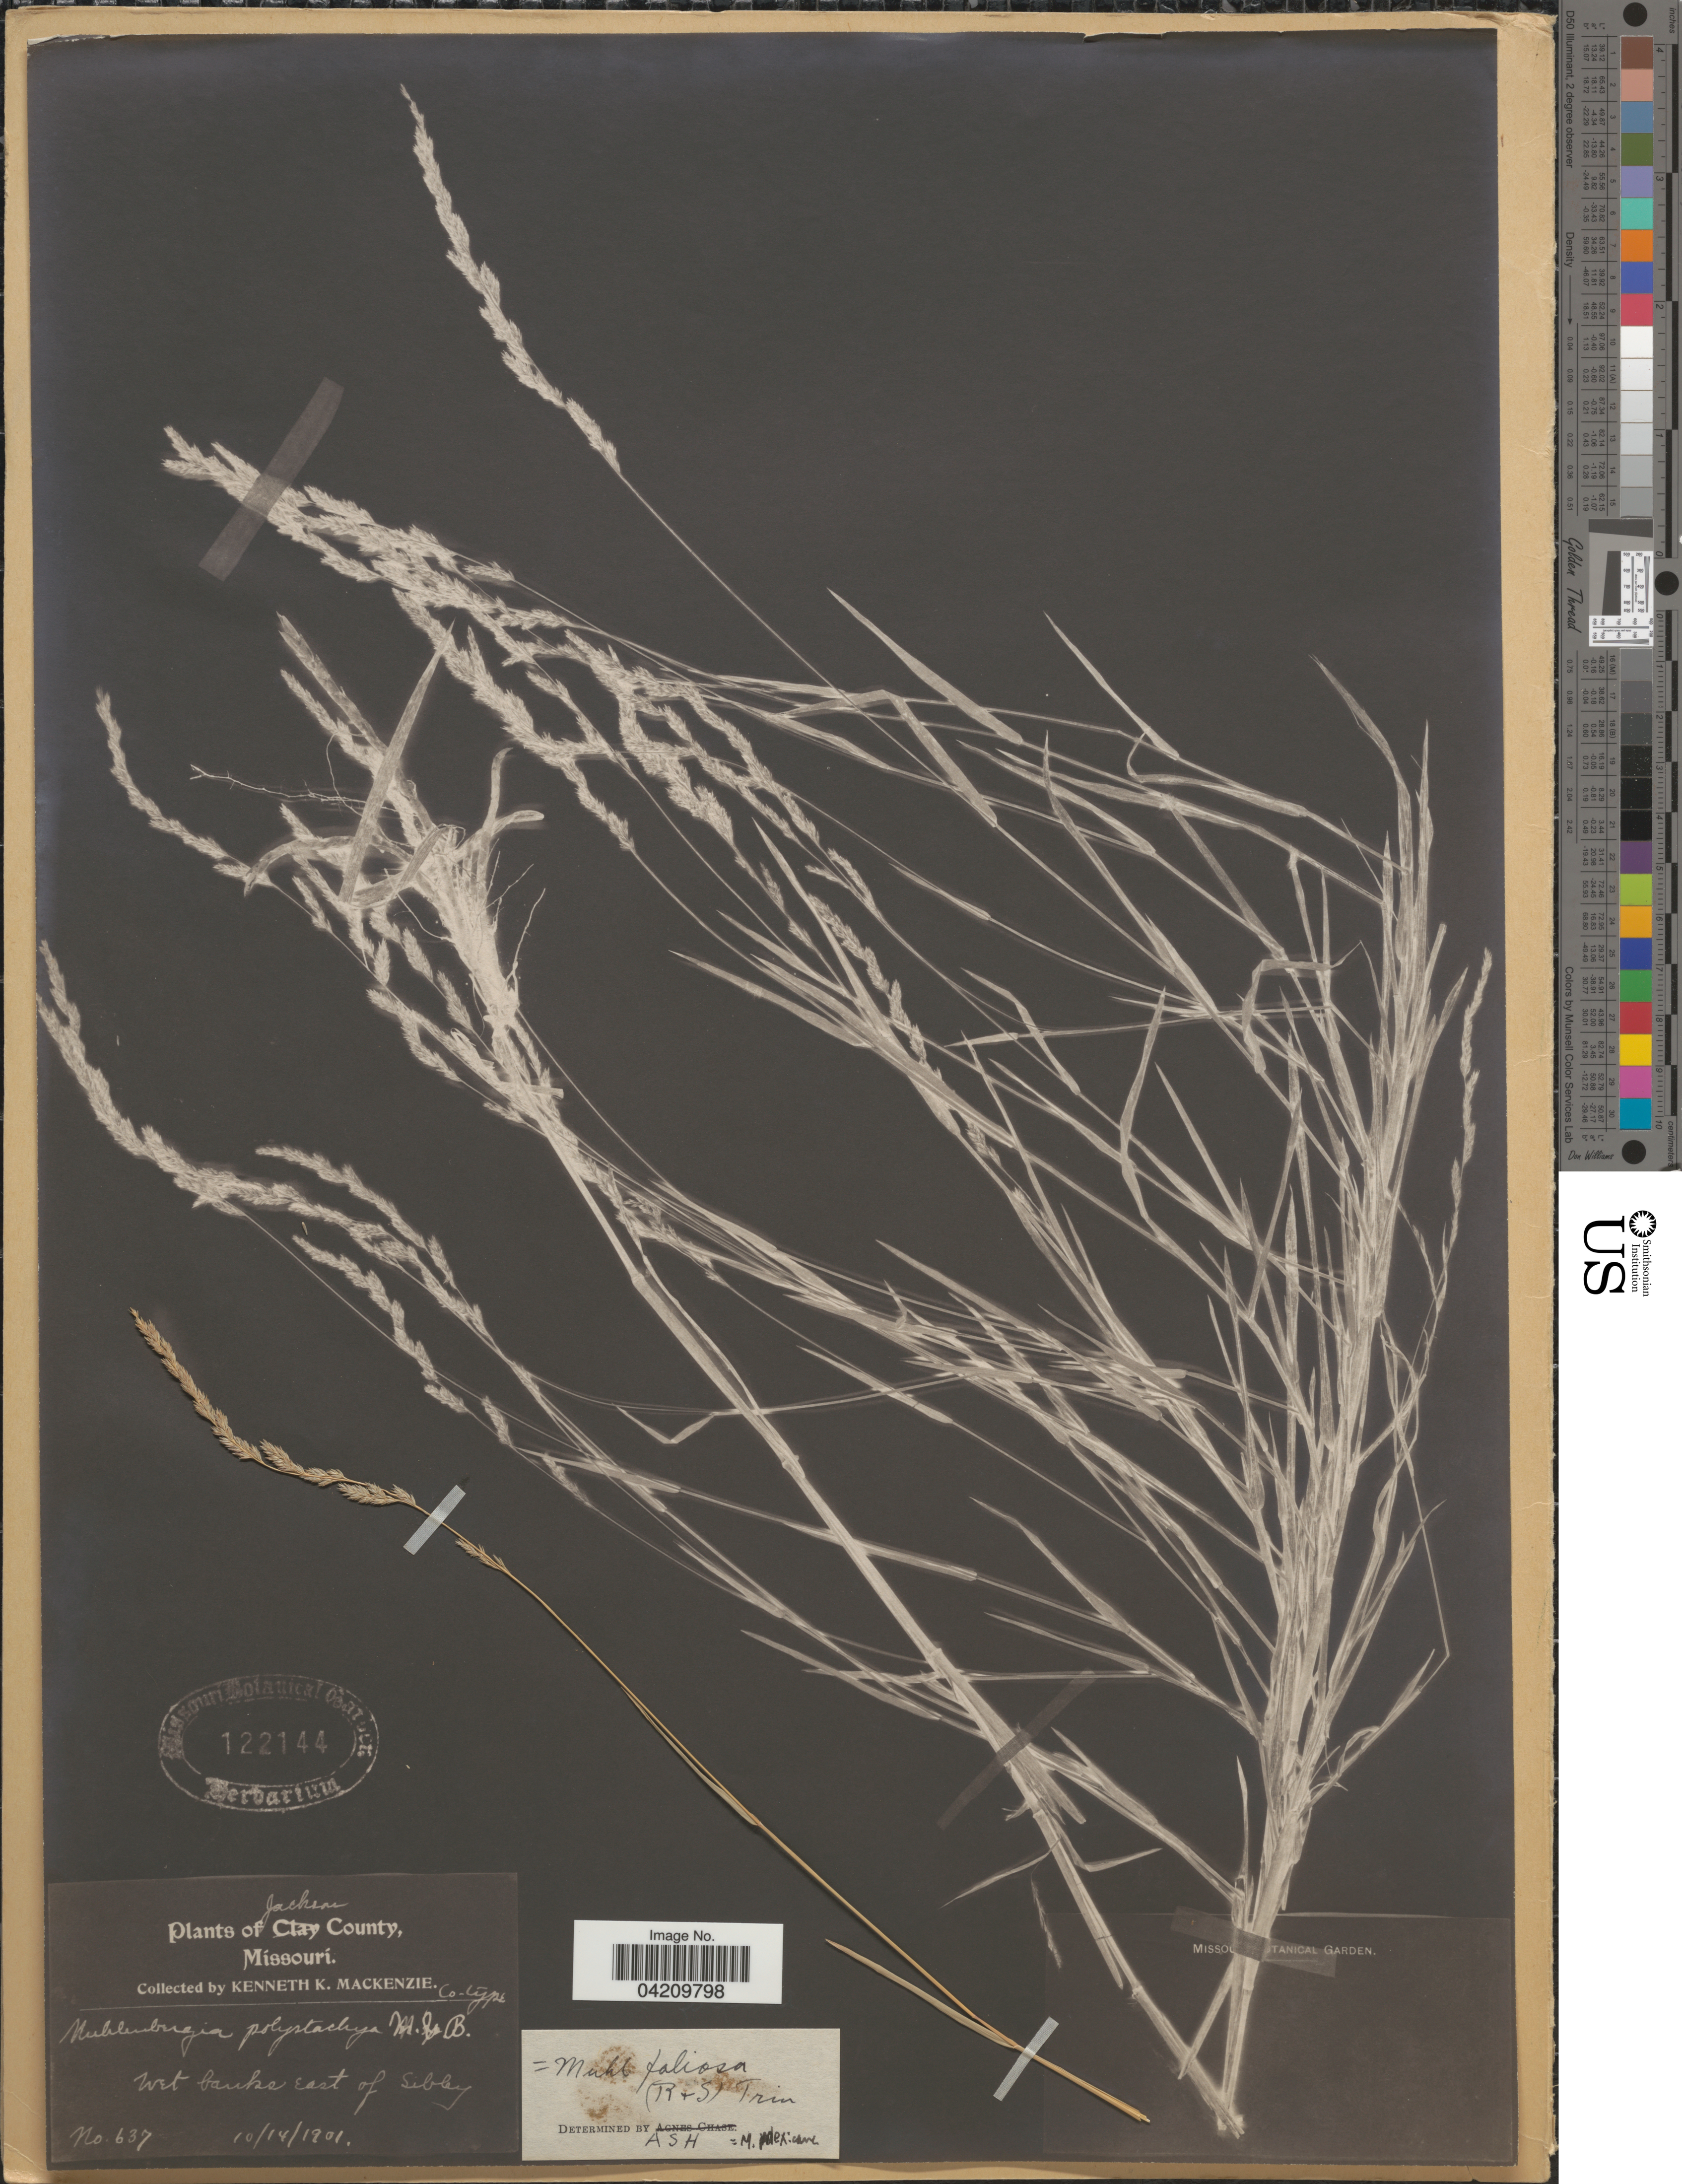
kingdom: Plantae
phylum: Tracheophyta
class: Liliopsida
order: Poales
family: Poaceae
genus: Muhlenbergia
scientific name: Muhlenbergia mexicana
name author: (L.) Trin.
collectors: K. K. Mackenzie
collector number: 637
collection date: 1901-10-14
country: United States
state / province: Missouri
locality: Jackson County. Wet banks east of Sibley.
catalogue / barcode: US 122144